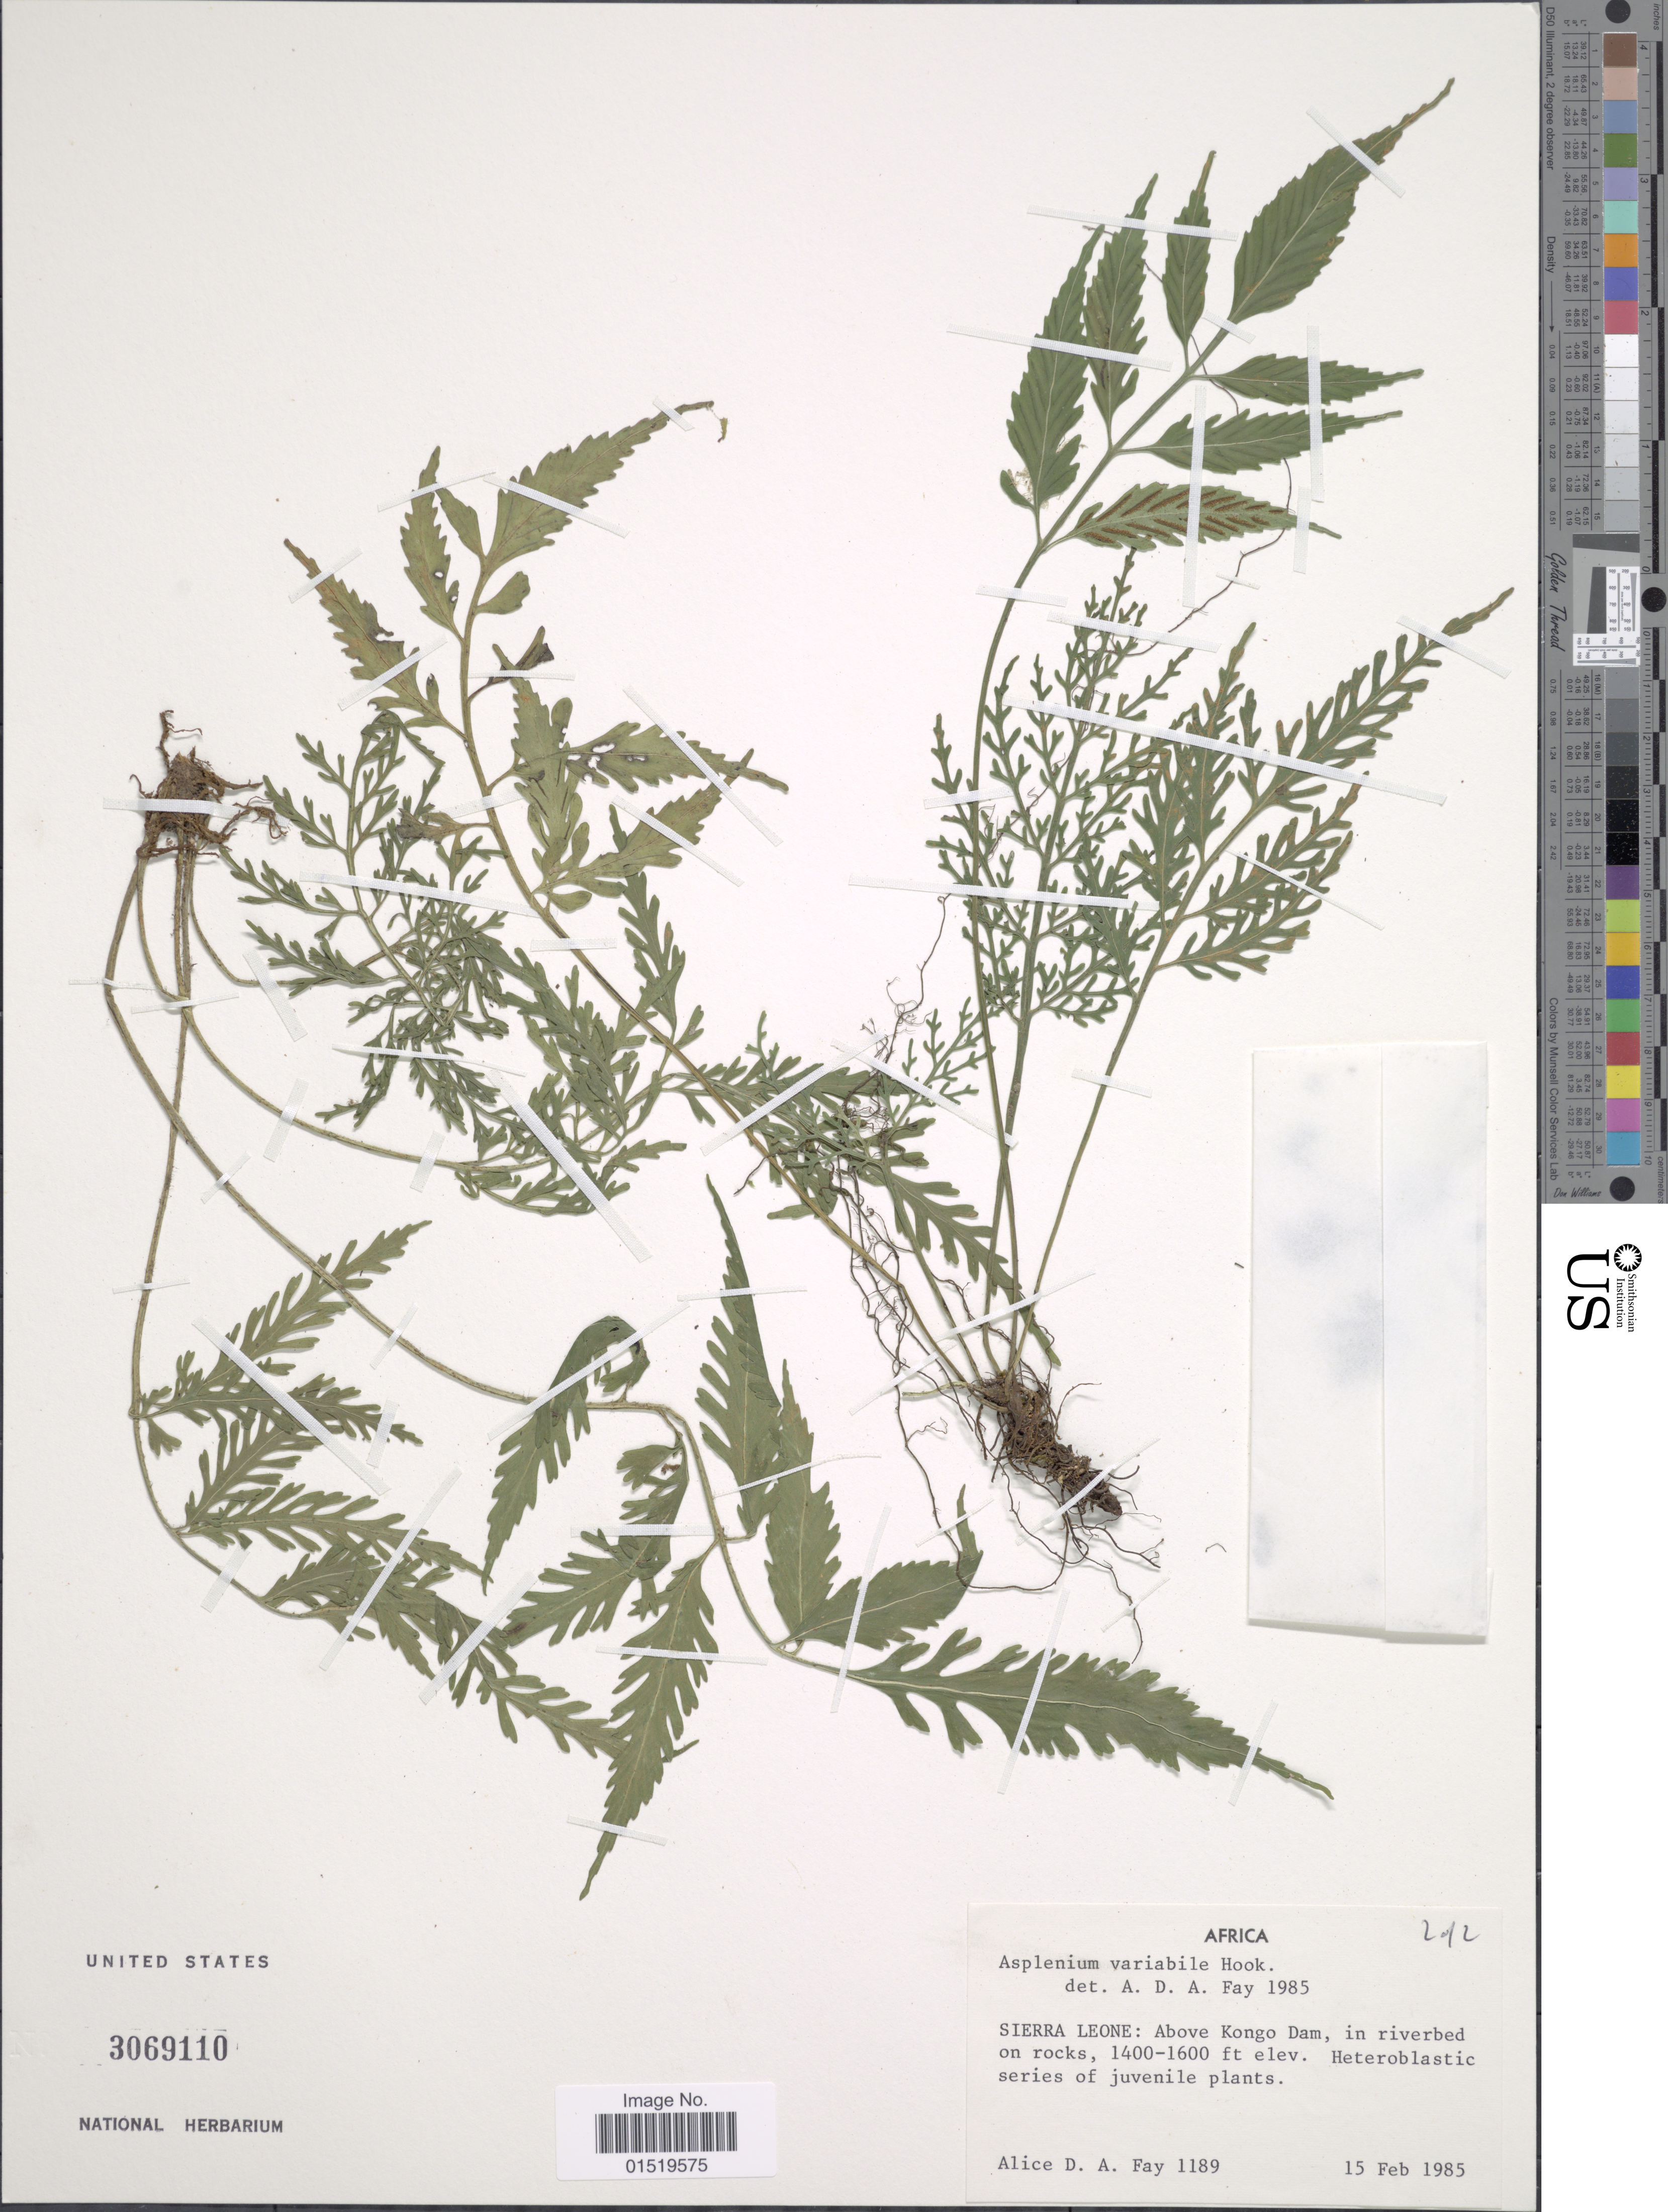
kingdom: Plantae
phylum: Tracheophyta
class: Polypodiopsida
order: Polypodiales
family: Aspleniaceae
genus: Asplenium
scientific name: Asplenium variabile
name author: Hook.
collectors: A. Fay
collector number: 1189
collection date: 1985-02-15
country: Sierra Leone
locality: Above Kongo Dam, in riverbed on rocks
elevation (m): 427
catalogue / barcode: US 3069110